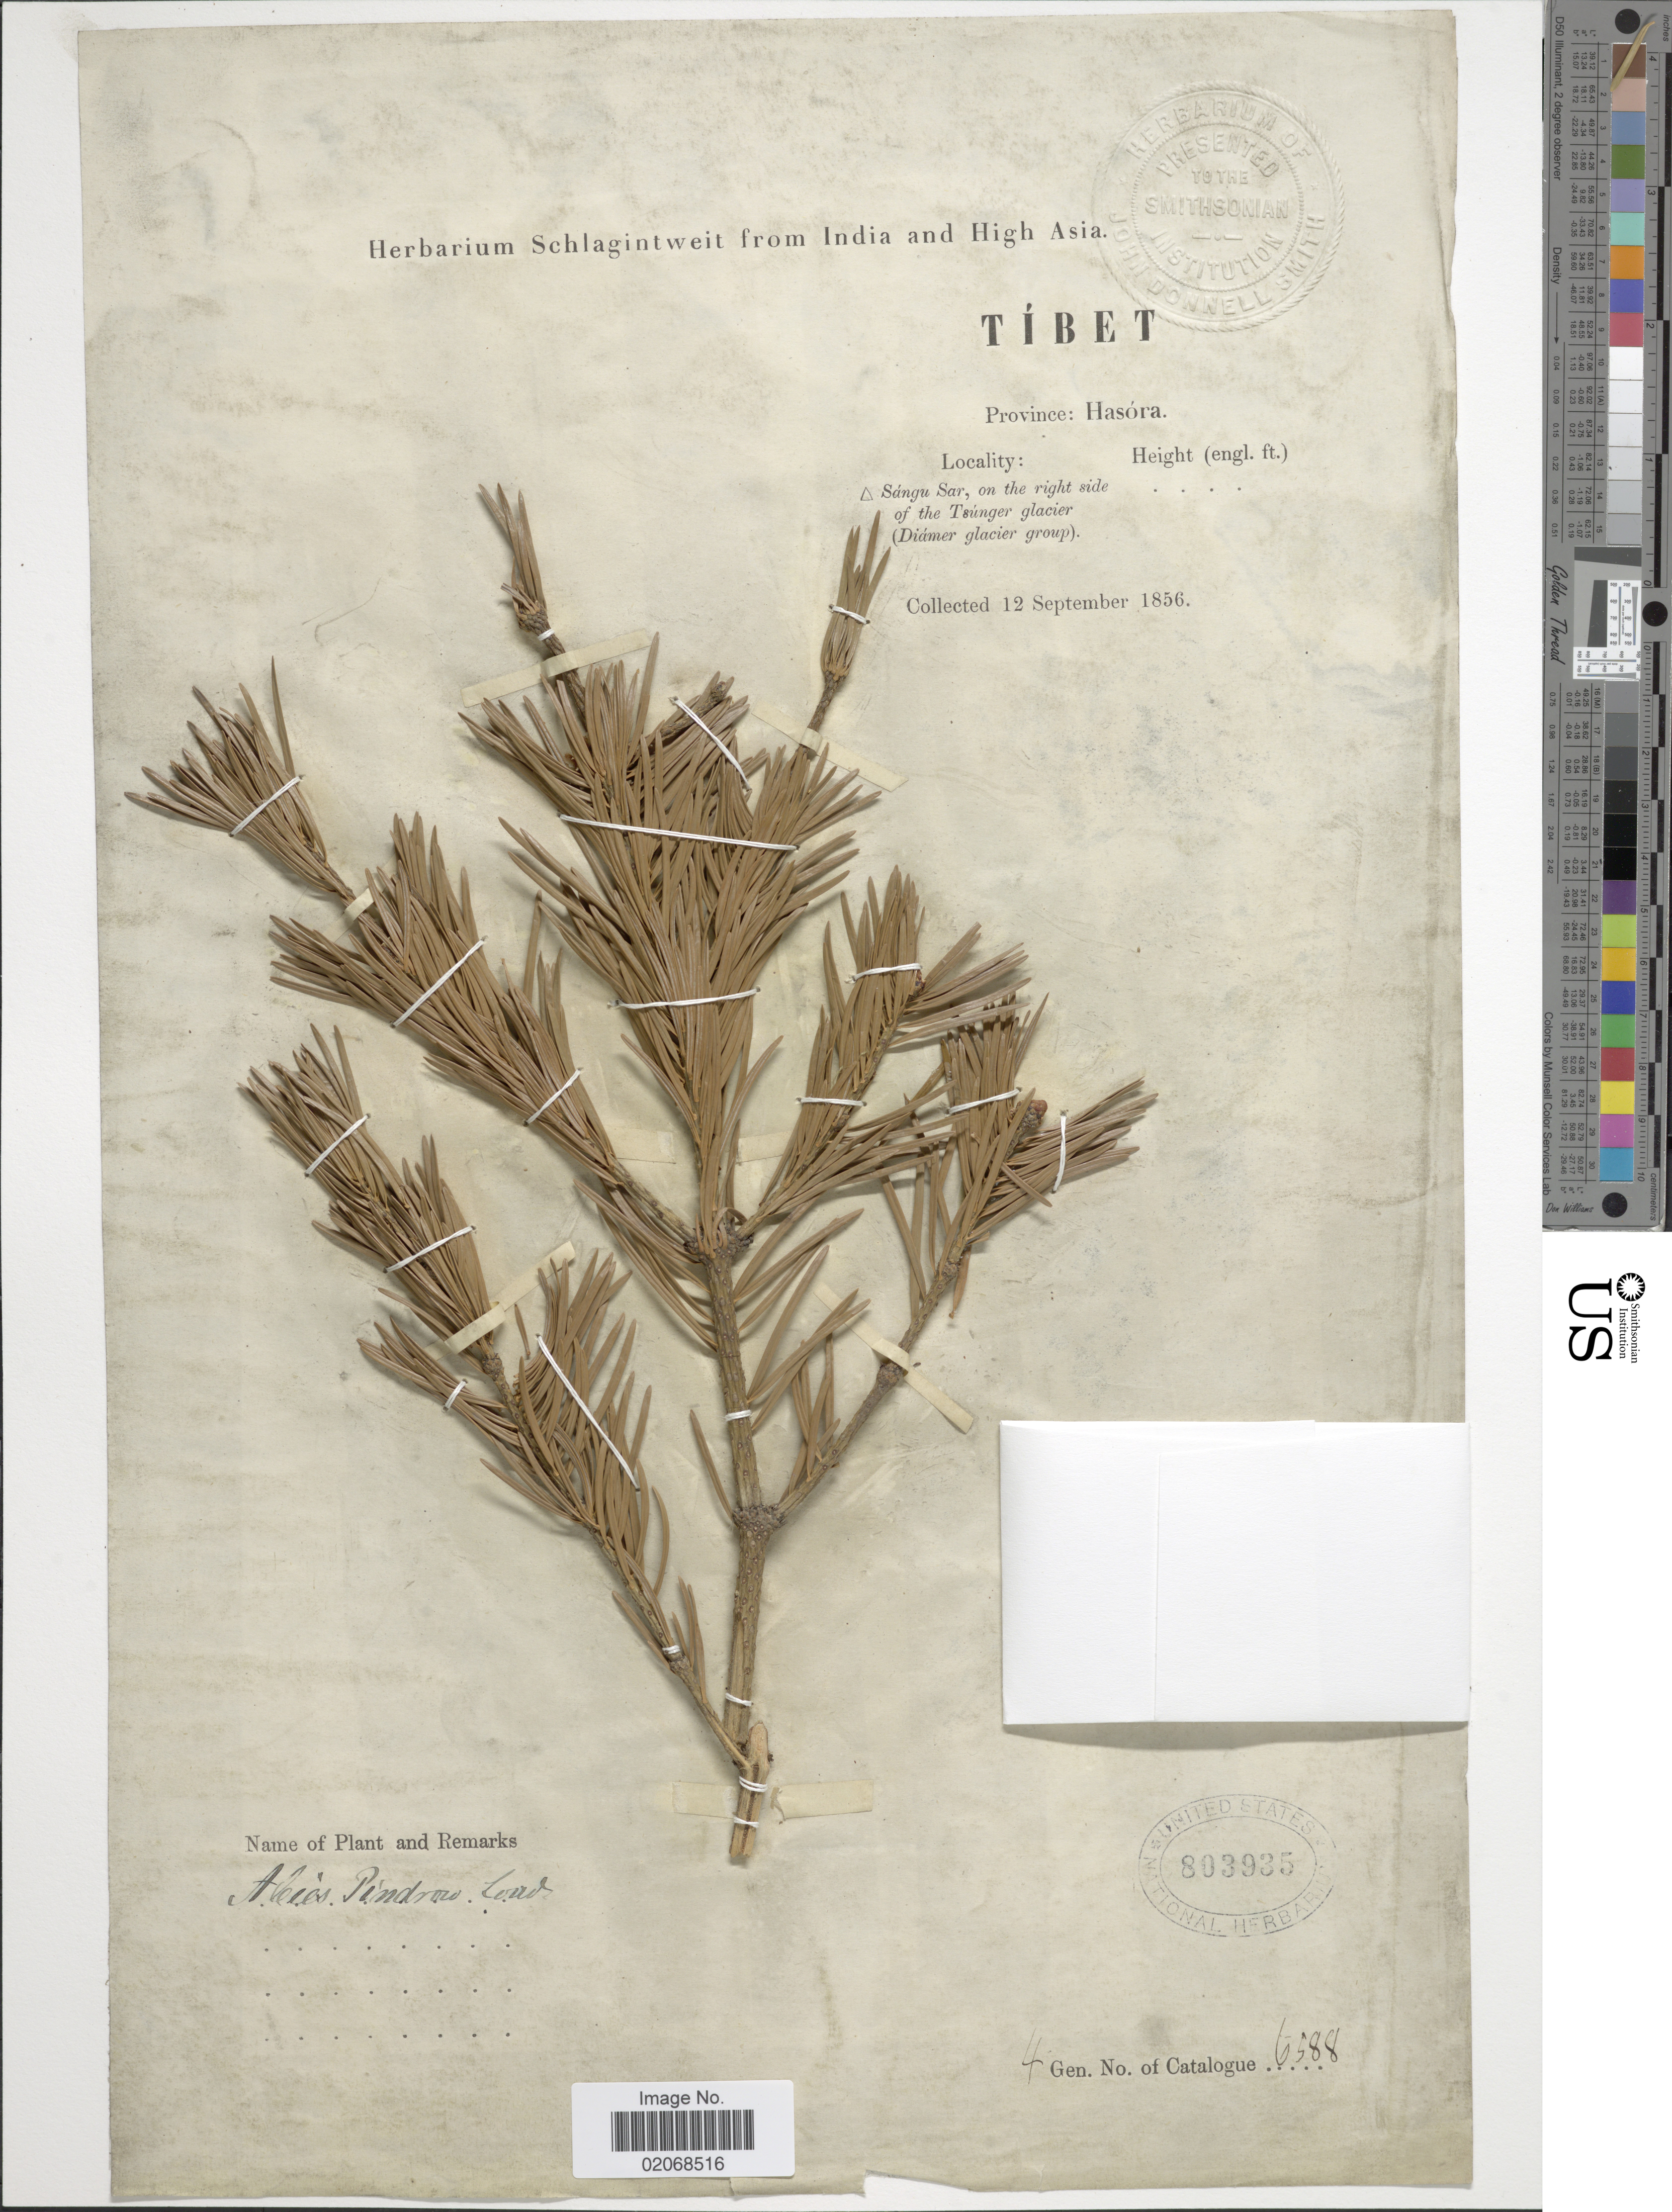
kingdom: Plantae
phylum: Tracheophyta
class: Pinopsida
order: Pinales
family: Pinaceae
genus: Abies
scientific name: Abies pindrow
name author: (Royle ex DC.) Royle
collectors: ex herb. Schlagintweit from India and High Asia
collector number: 6588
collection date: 1856-09-12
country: China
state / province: Xizang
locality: Tíbet, Province: Hasora, Sangu Sar, on the right side of the Tsunger glacier (diamer glacier group)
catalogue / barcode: US 803935